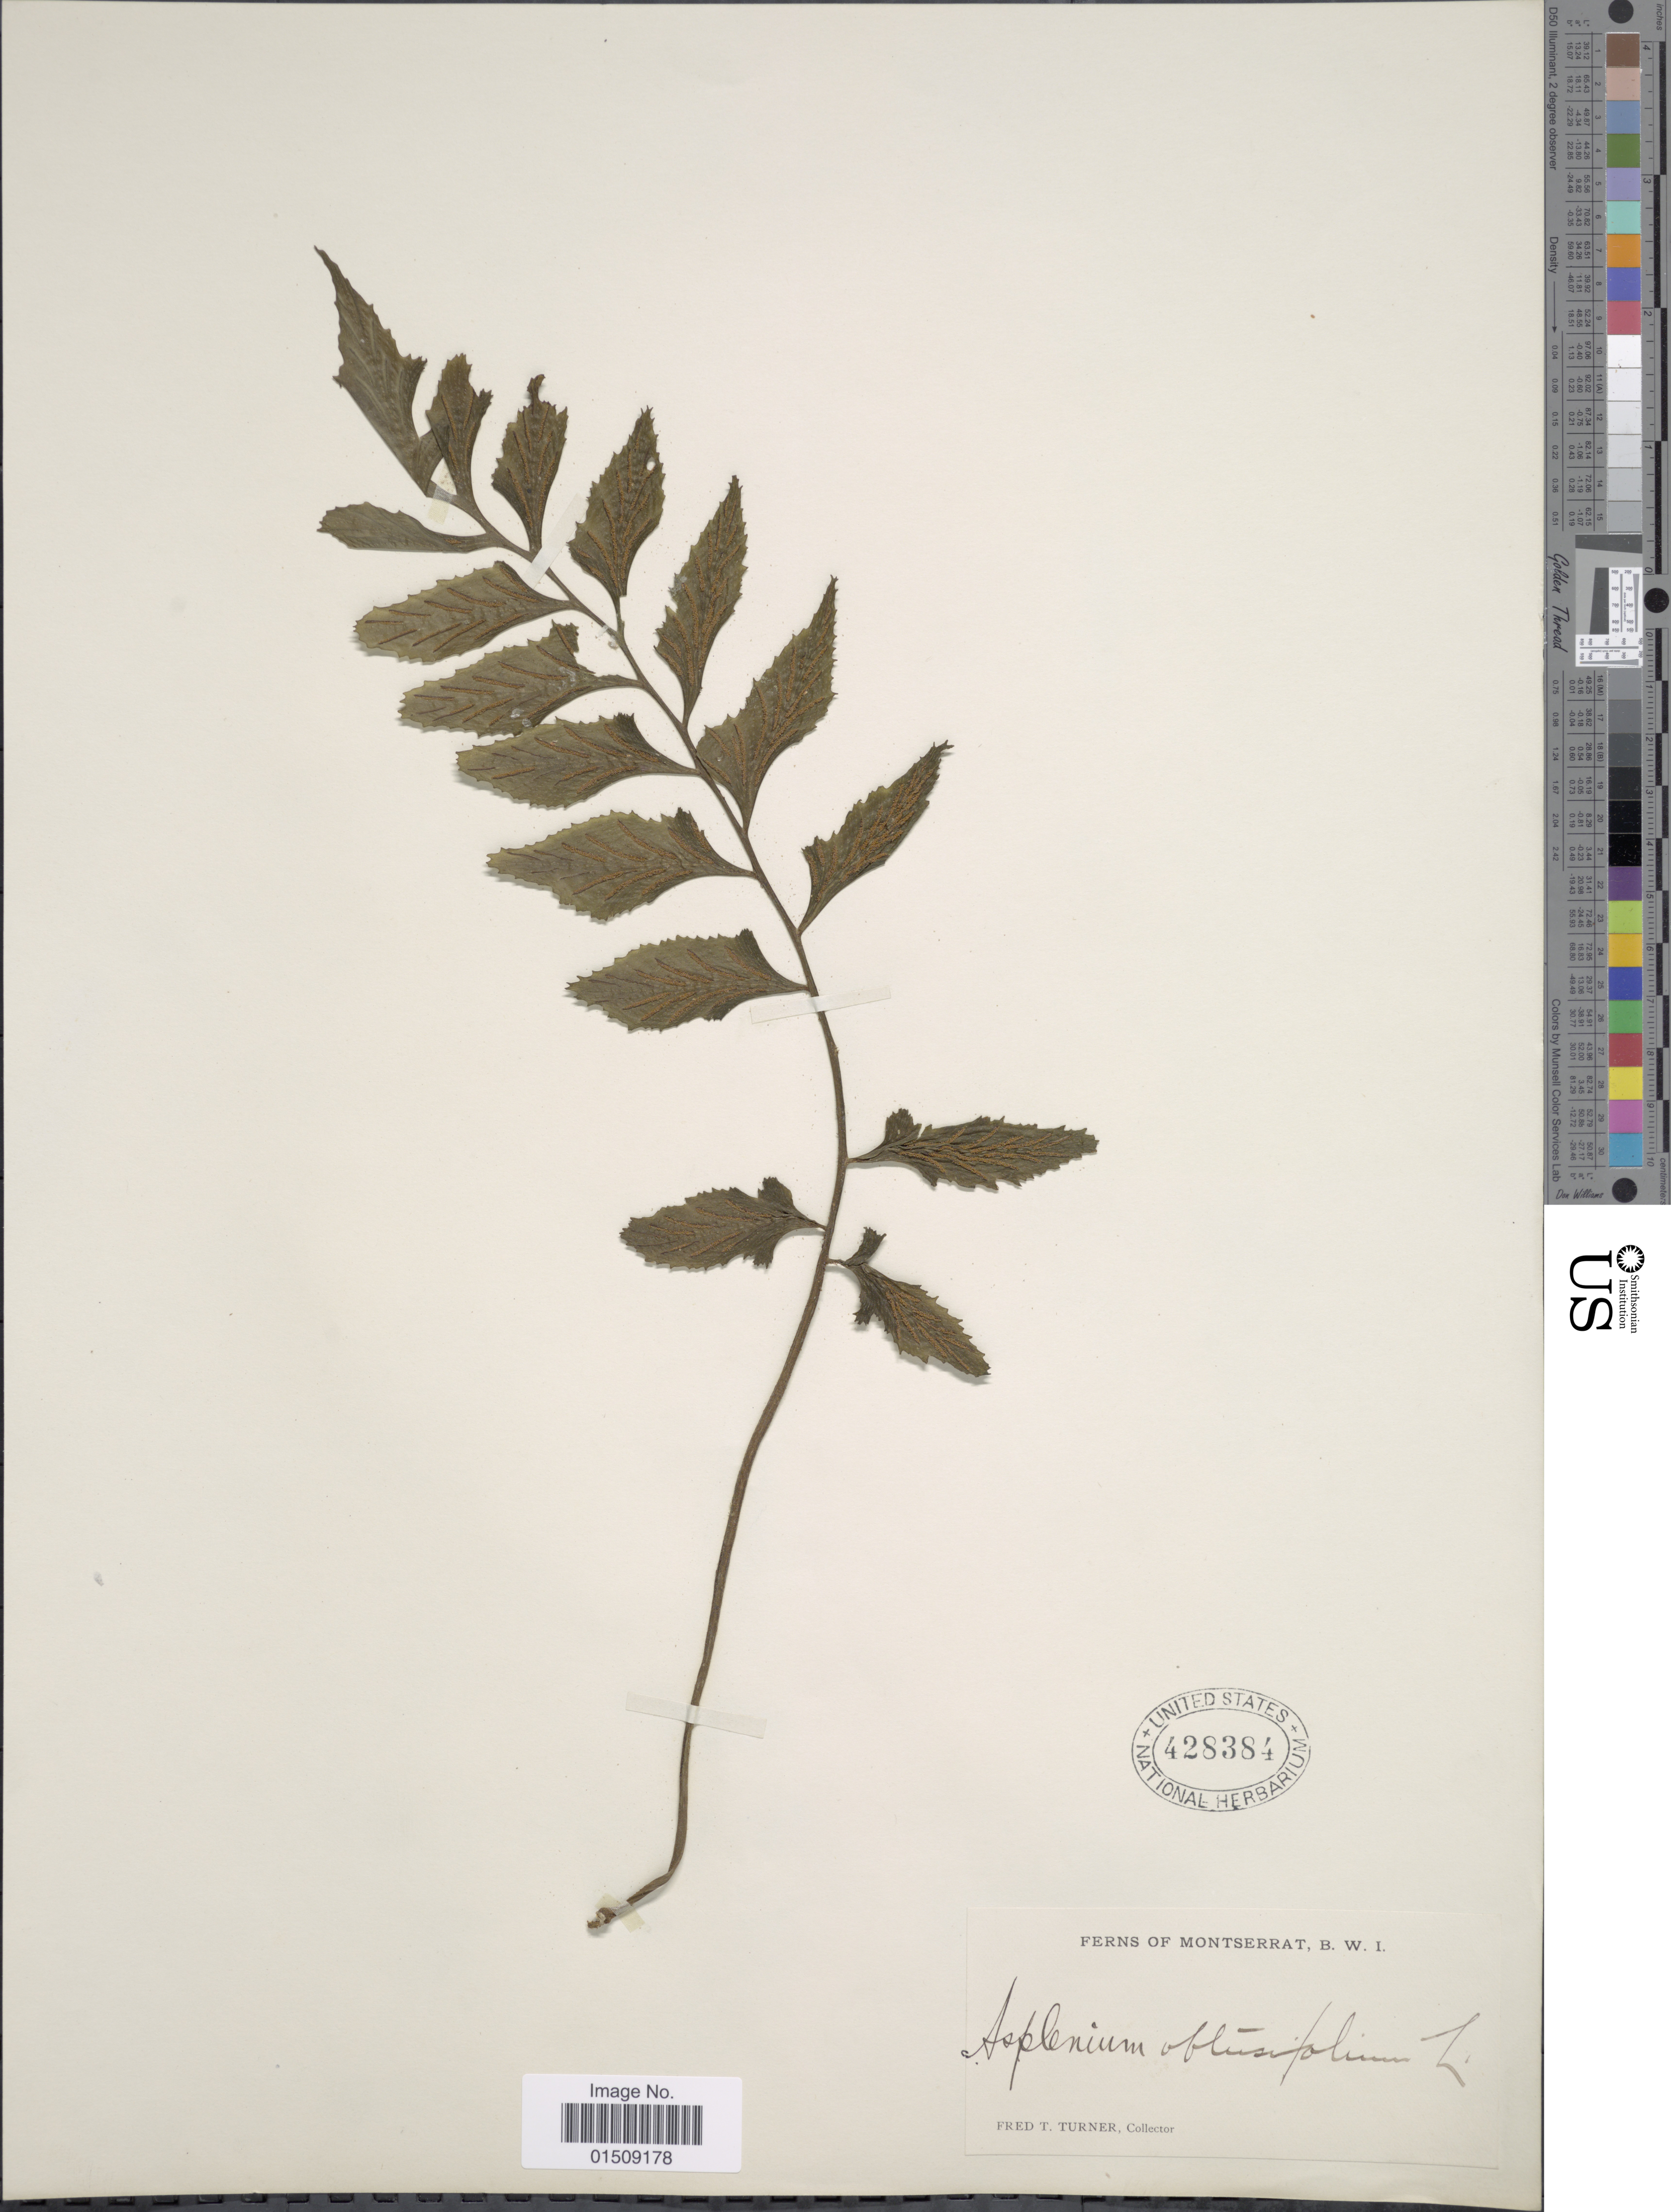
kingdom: Plantae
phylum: Tracheophyta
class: Polypodiopsida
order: Polypodiales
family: Aspleniaceae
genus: Asplenium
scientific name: Asplenium obtusifolium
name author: L.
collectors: F. T. Turner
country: Montserrat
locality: Montserrat, B.W.I.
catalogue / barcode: US 428384